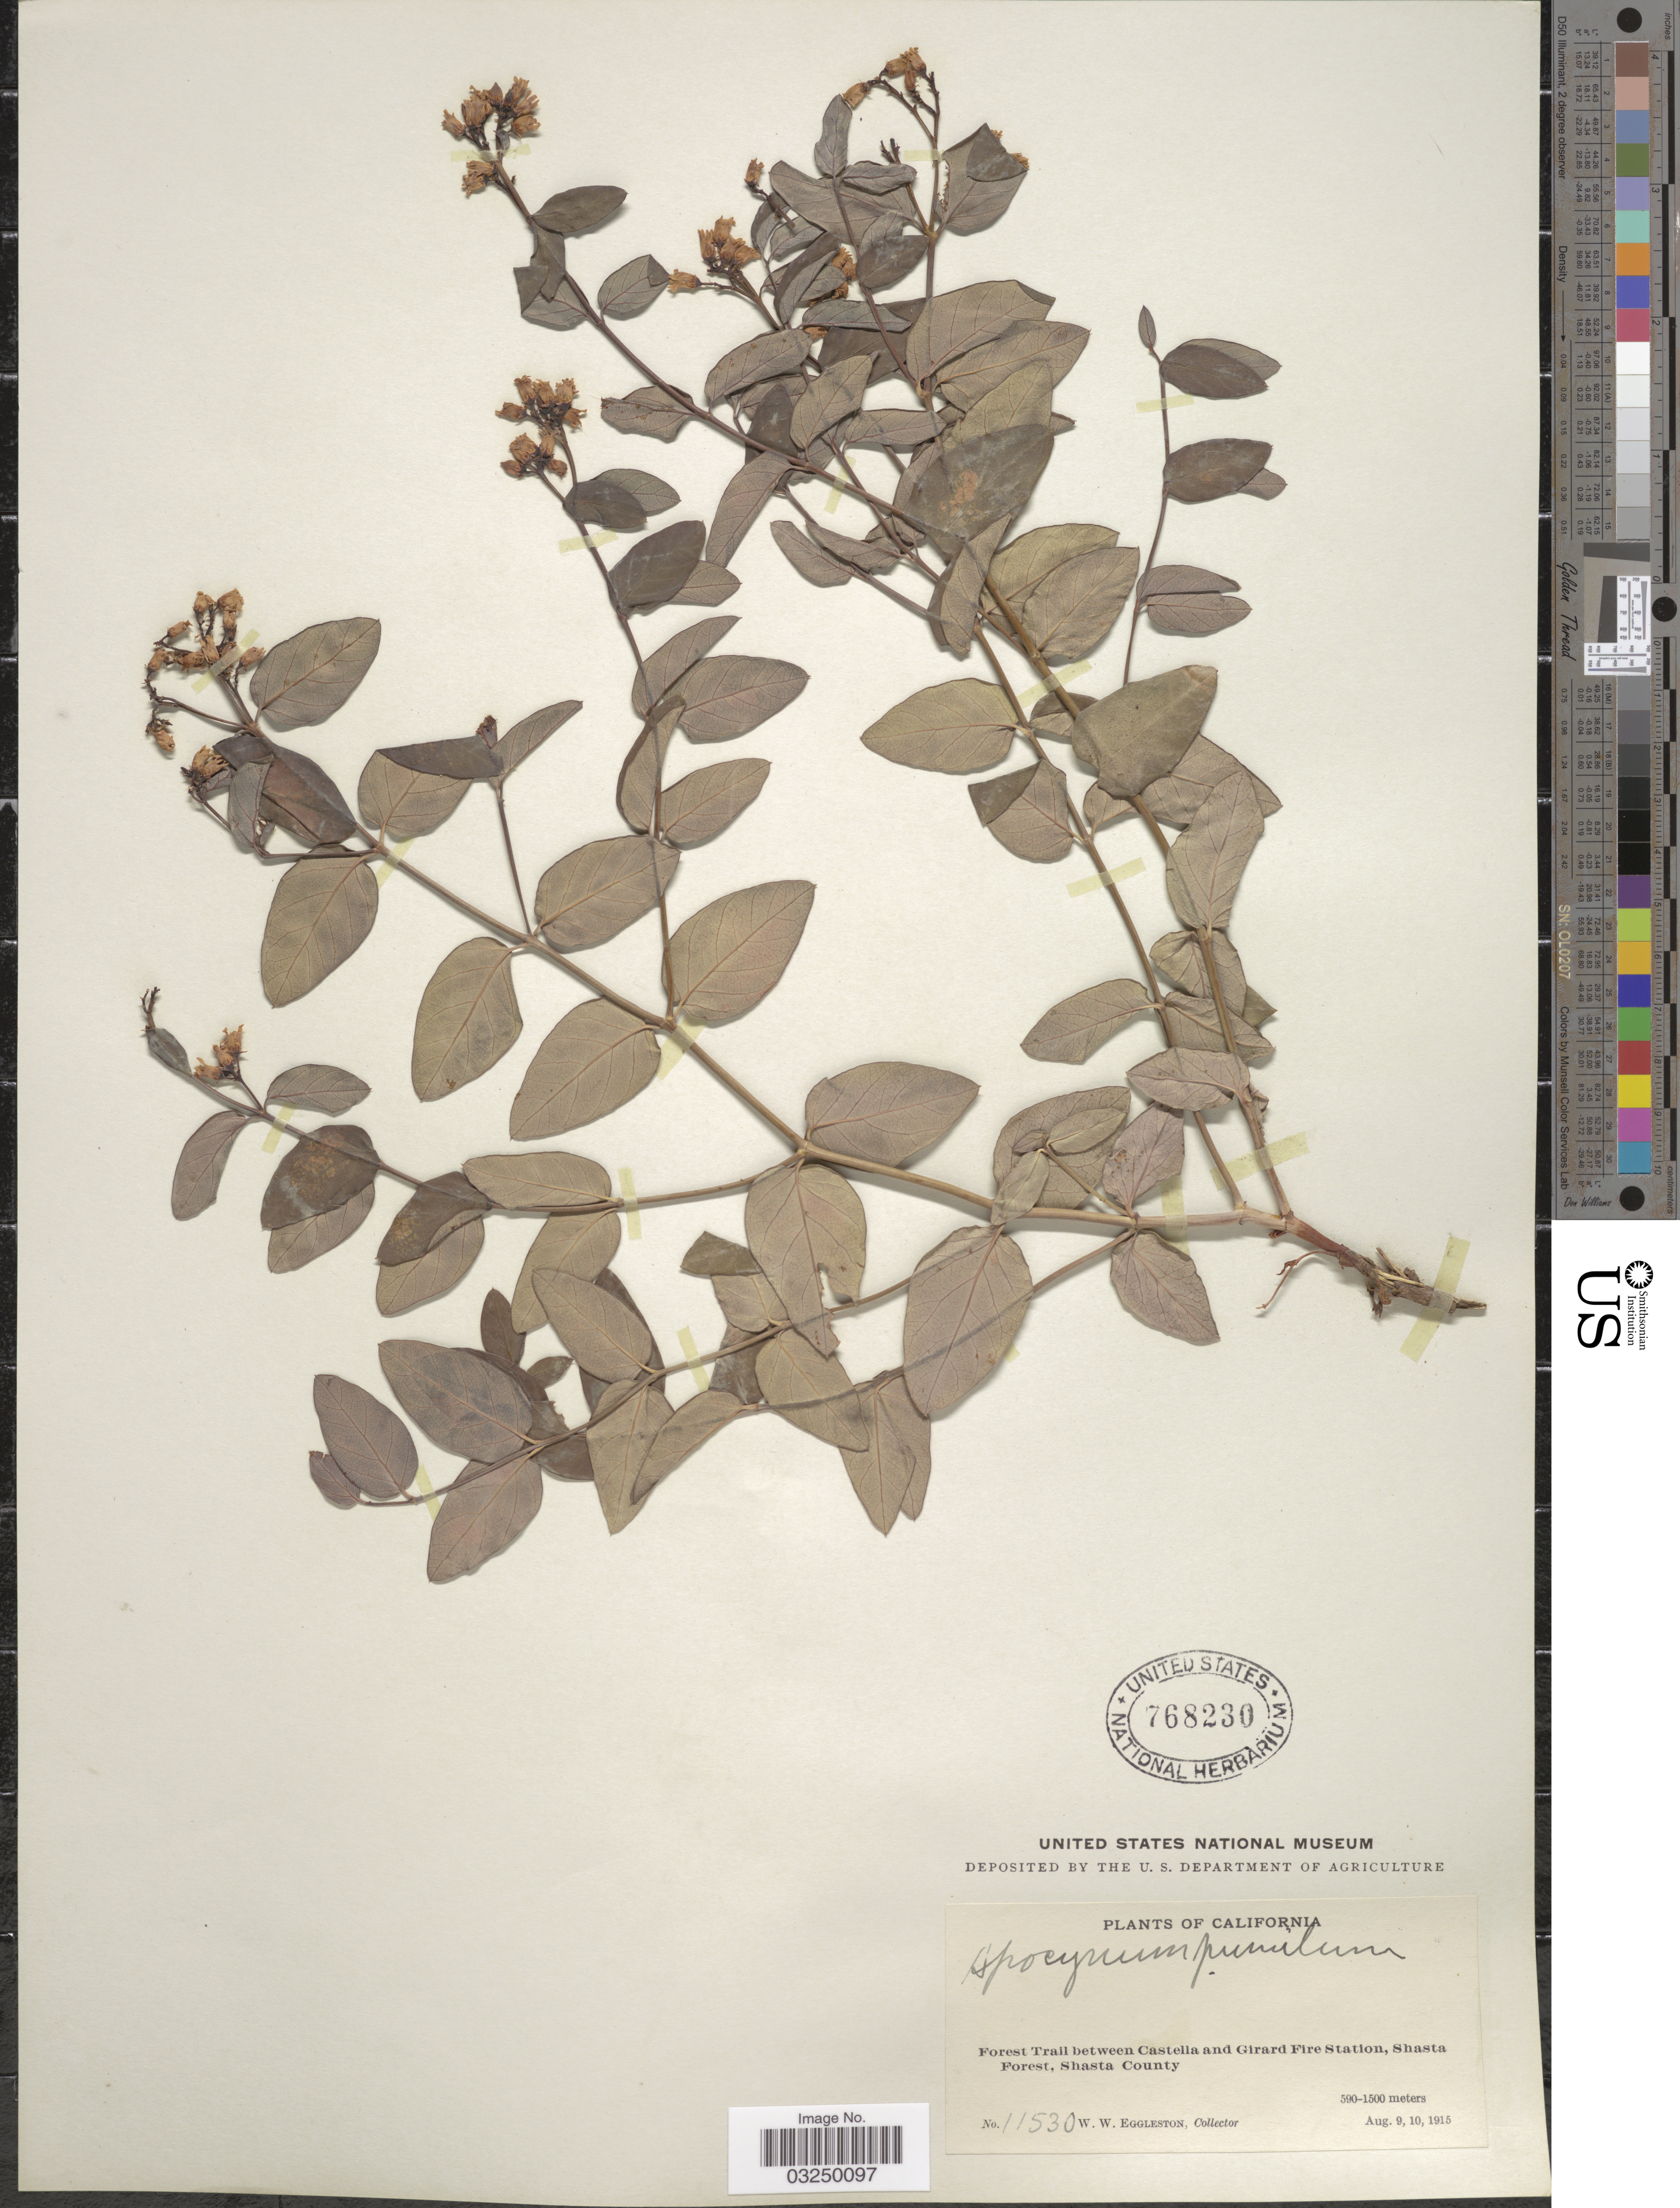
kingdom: Plantae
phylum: Tracheophyta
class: Magnoliopsida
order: Gentianales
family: Apocynaceae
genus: Apocynum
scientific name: Apocynum pumilum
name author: (A. Gray) Greene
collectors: W. W. Eggleston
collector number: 11530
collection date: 1915-08-09/1915-08-10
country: United States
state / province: California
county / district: Shasta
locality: Forest Trail between Castella and Girard Fire Station, Shasta Forest, Shasta County.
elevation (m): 590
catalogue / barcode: US 768230